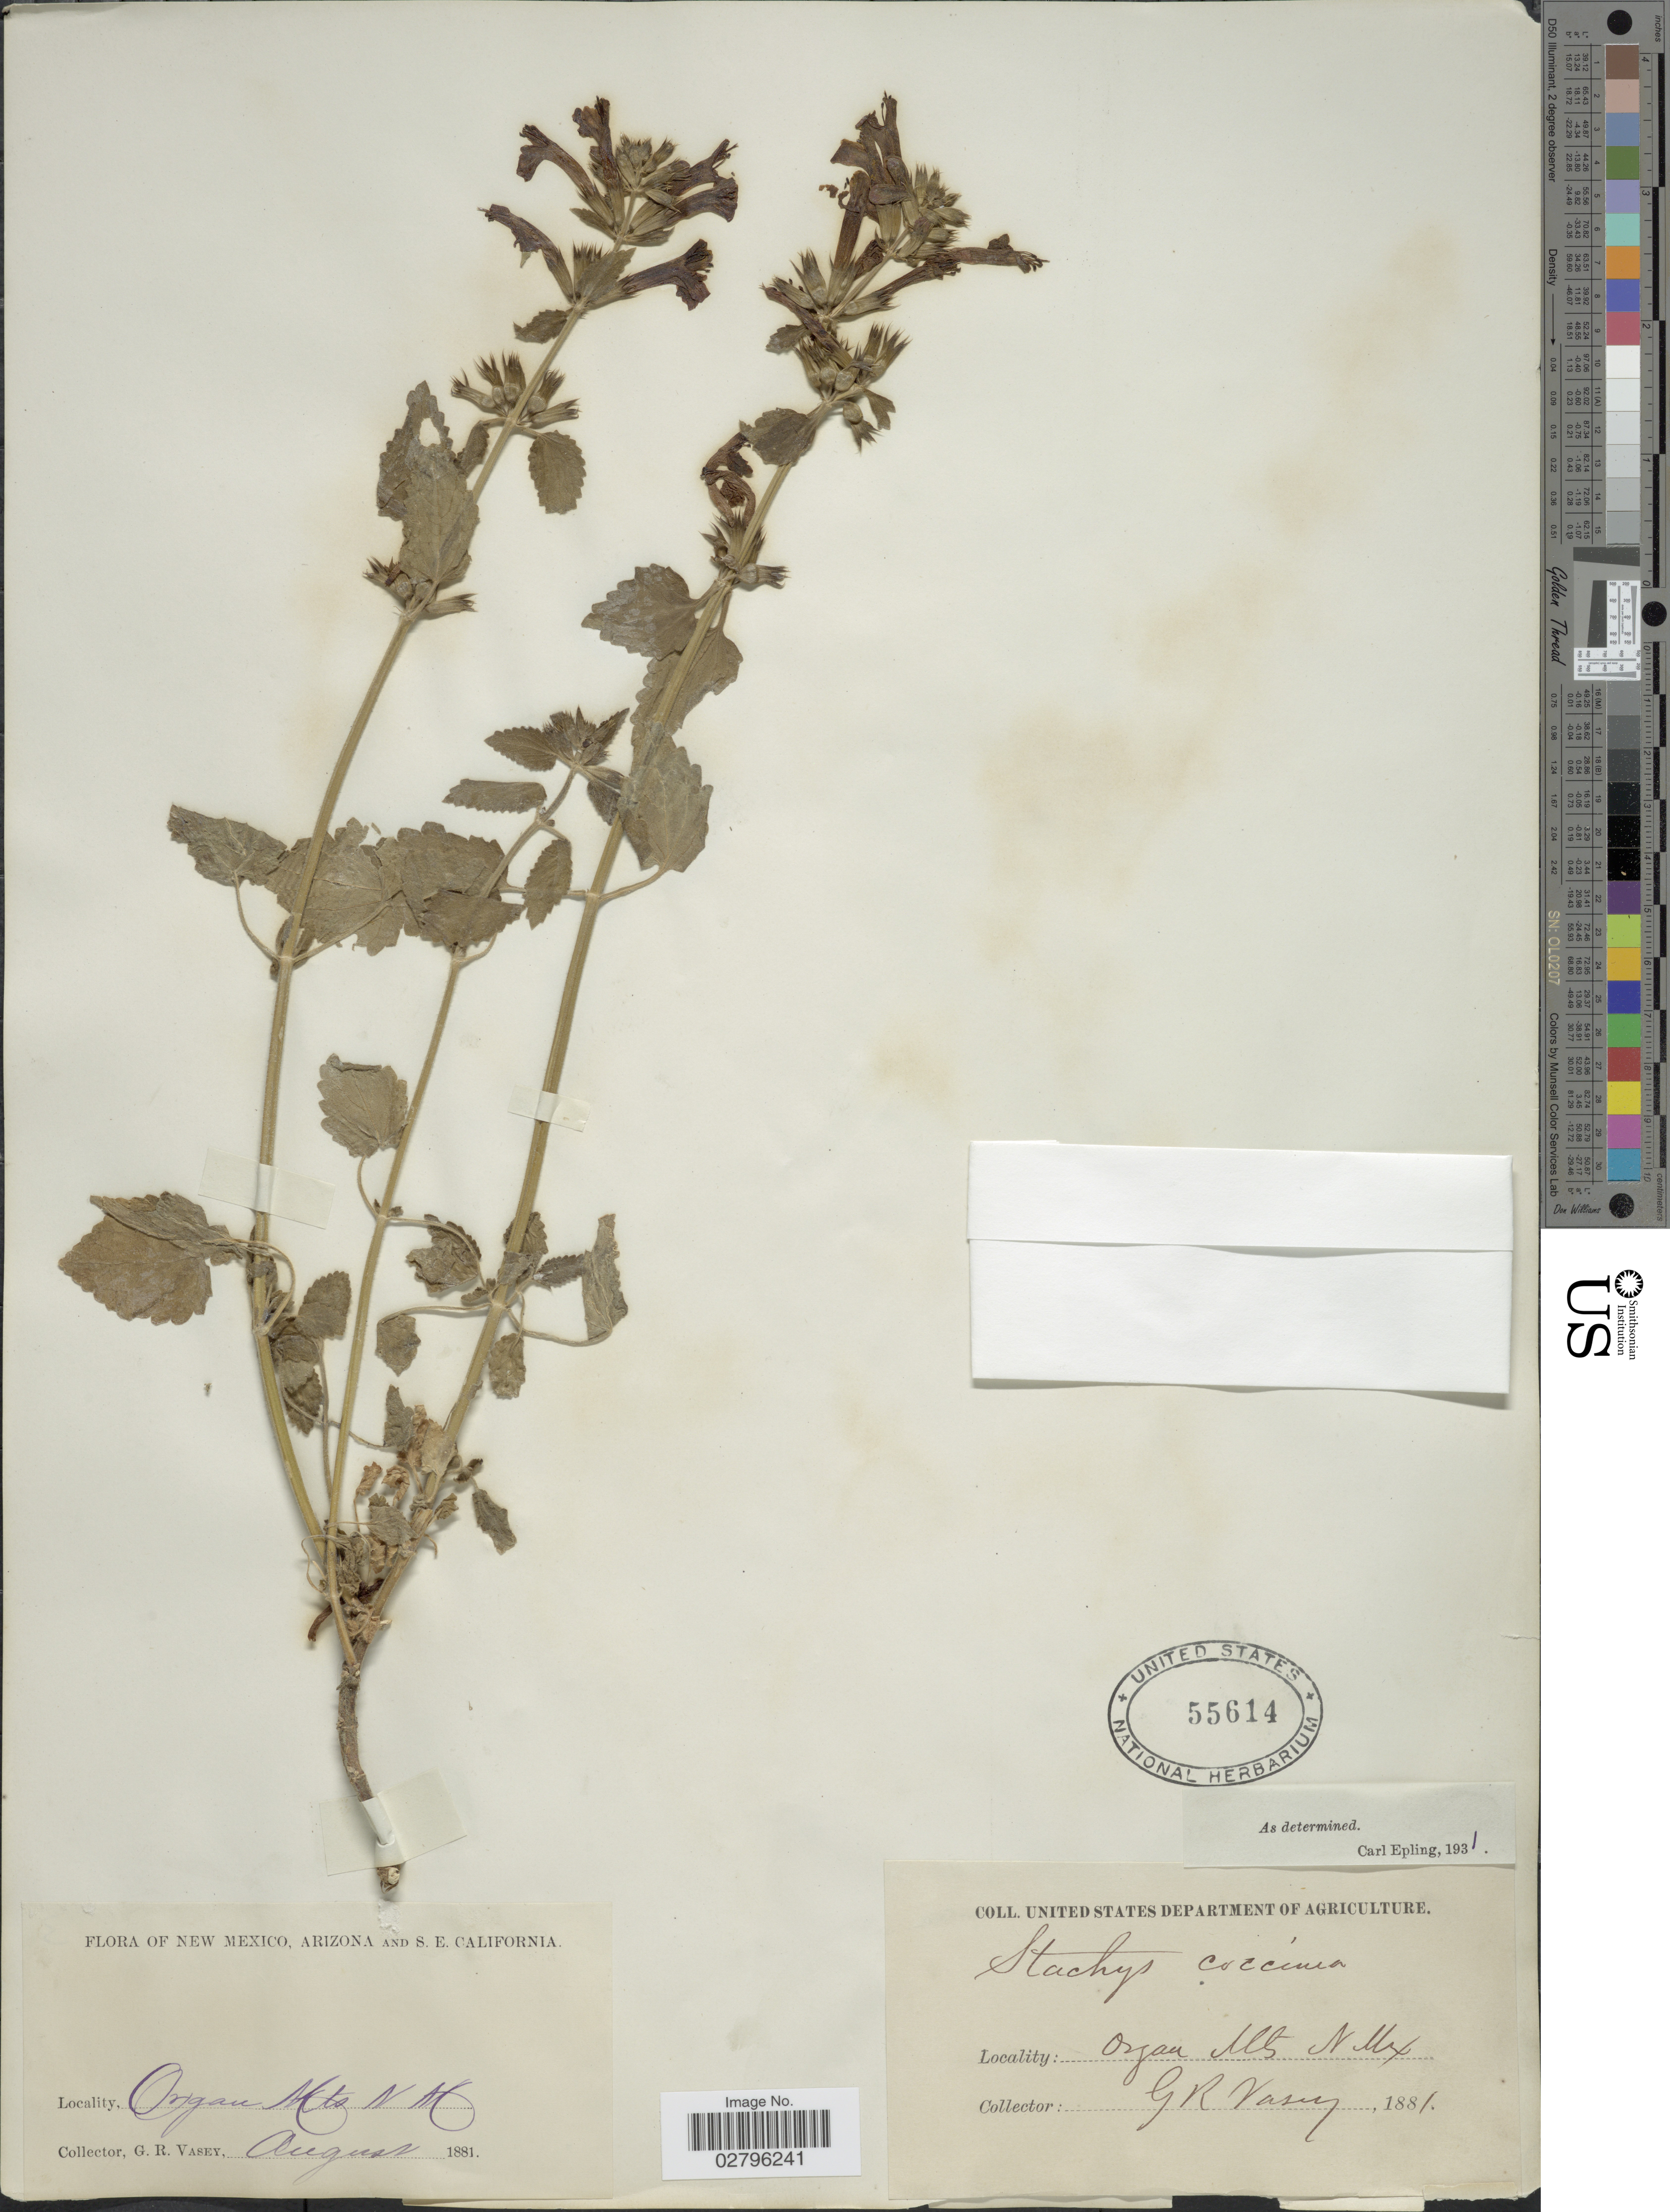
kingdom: Plantae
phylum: Tracheophyta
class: Magnoliopsida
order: Lamiales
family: Lamiaceae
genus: Stachys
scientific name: Stachys coccinea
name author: Ortega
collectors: G. R. Vasey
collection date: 1881-08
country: United States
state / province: New Mexico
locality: Organ Mts. N. Mex.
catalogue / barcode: US 55614